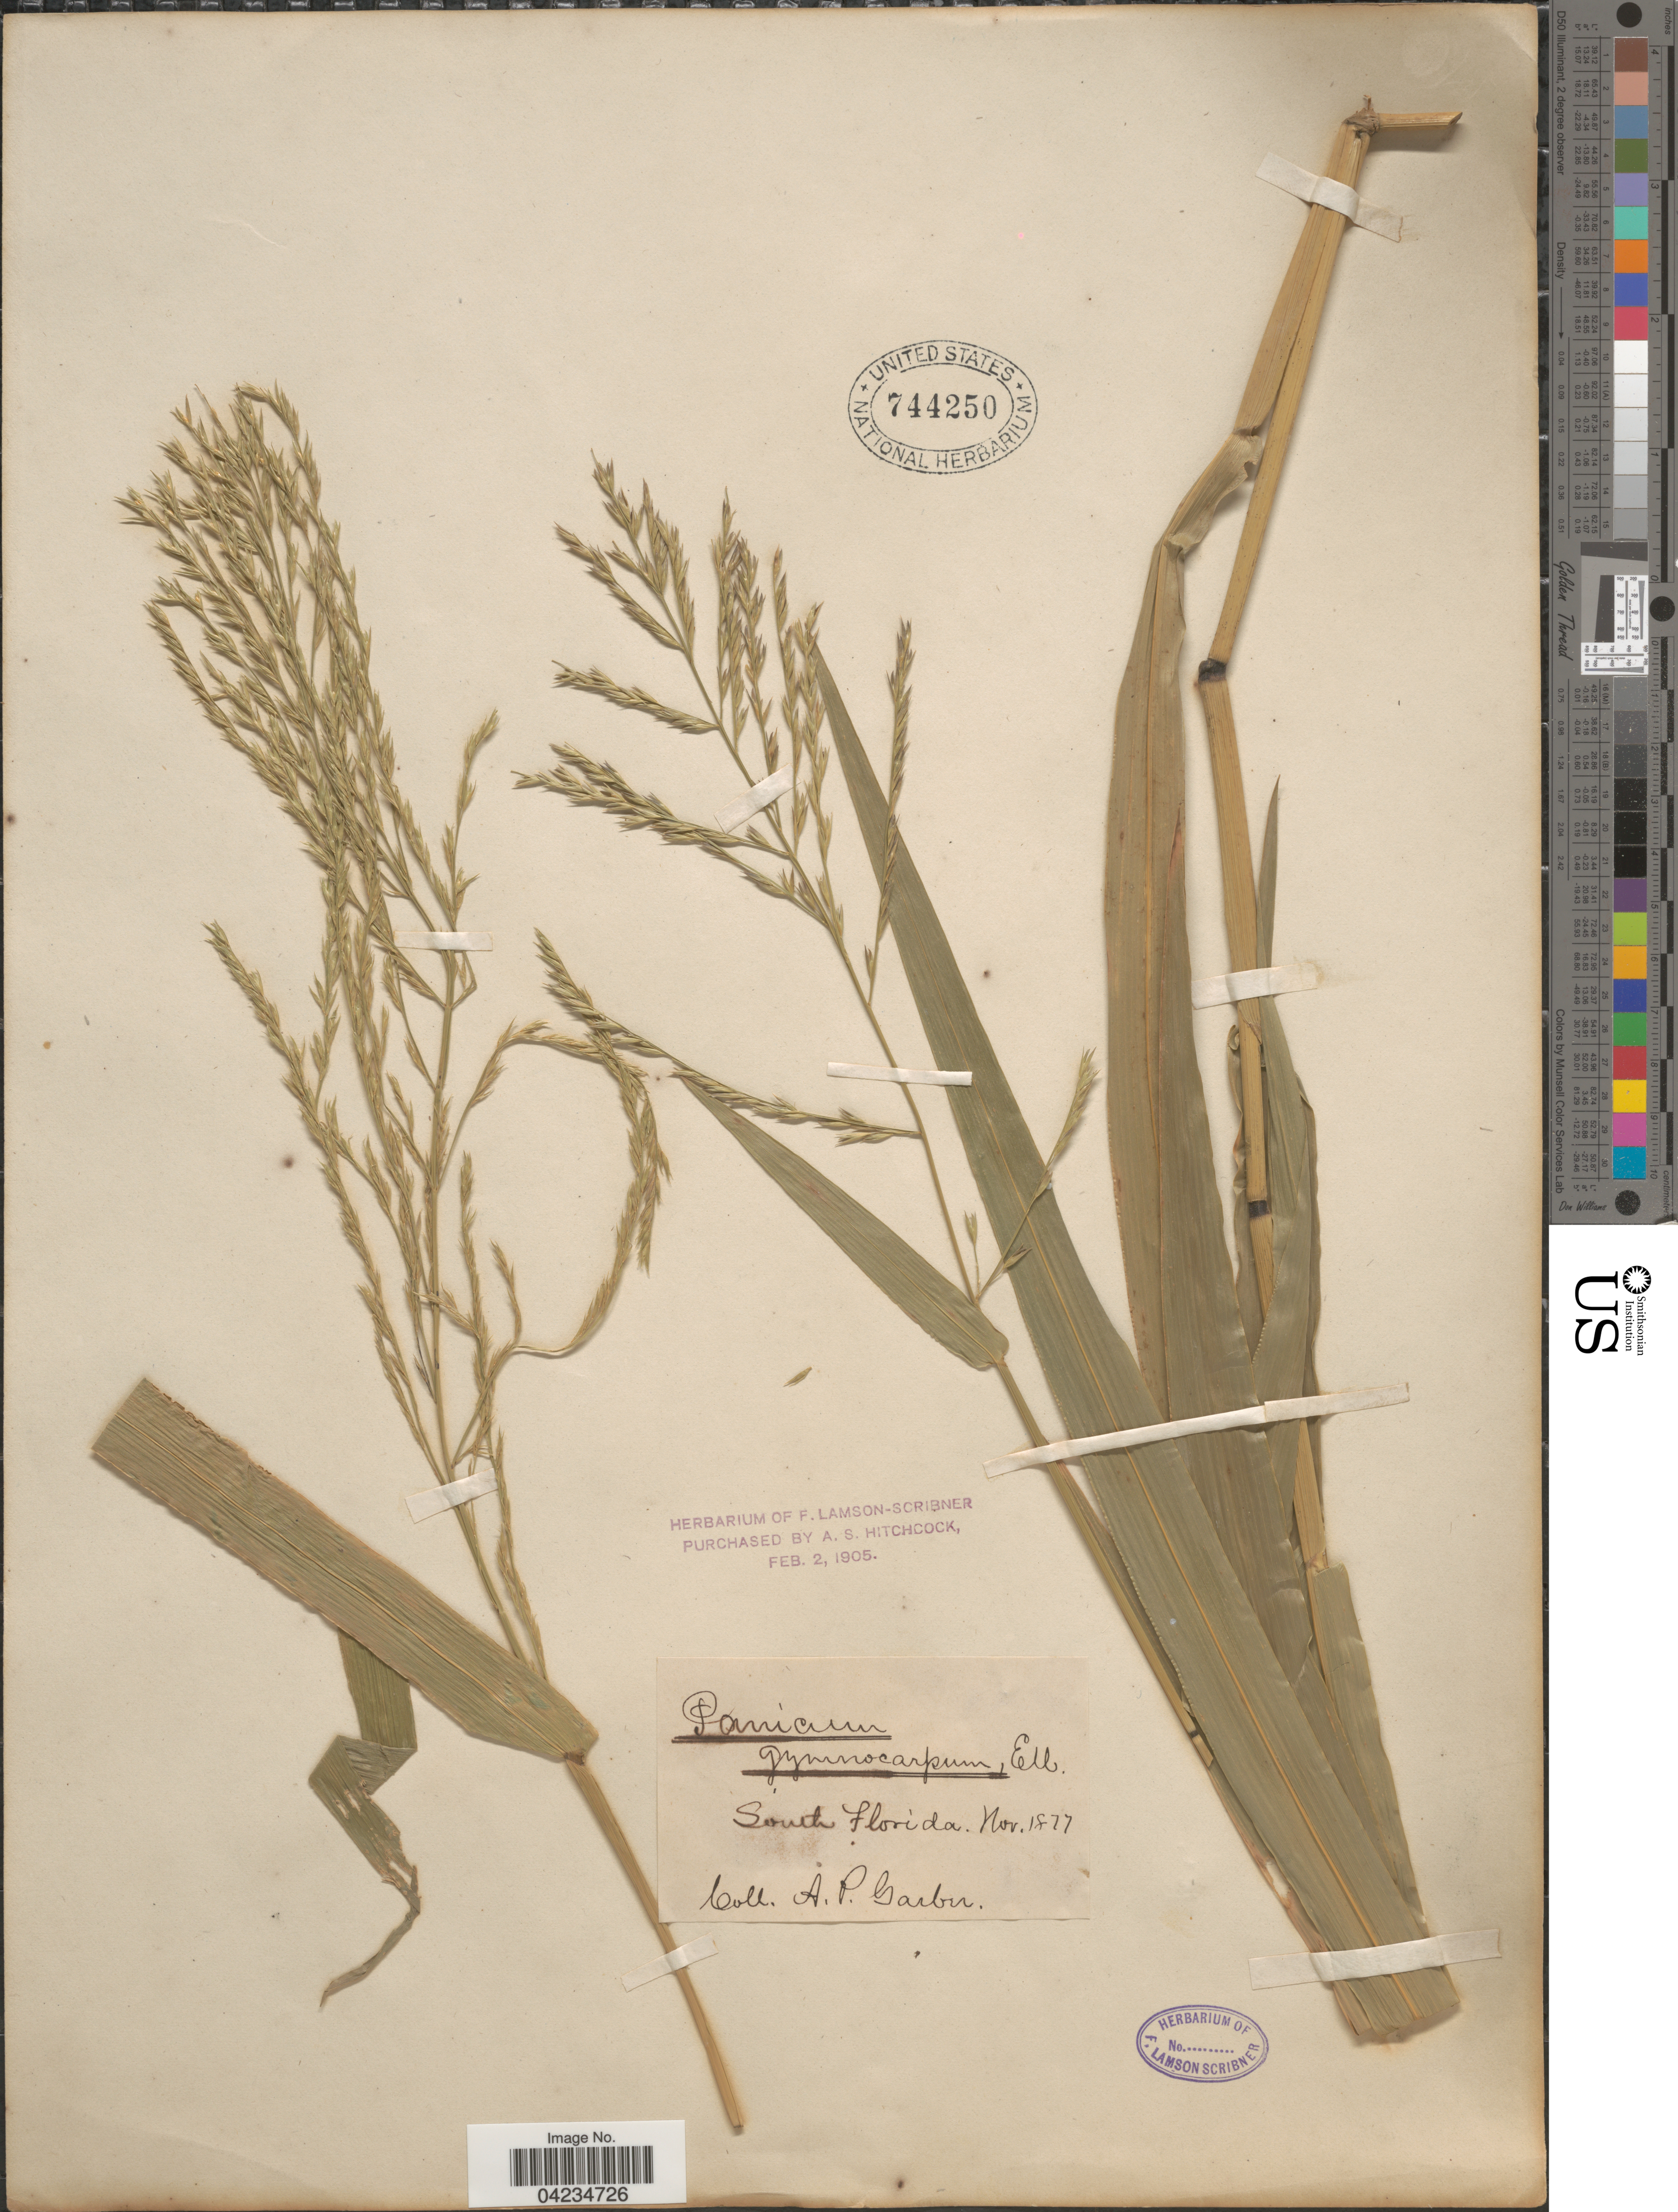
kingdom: Plantae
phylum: Tracheophyta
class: Liliopsida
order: Poales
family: Poaceae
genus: Phanopyrum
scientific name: Phanopyrum gymnocarpon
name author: (Elliott) Nash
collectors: A. P. Garber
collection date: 1877-11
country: United States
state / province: Florida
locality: South Florida.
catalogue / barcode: US 744250